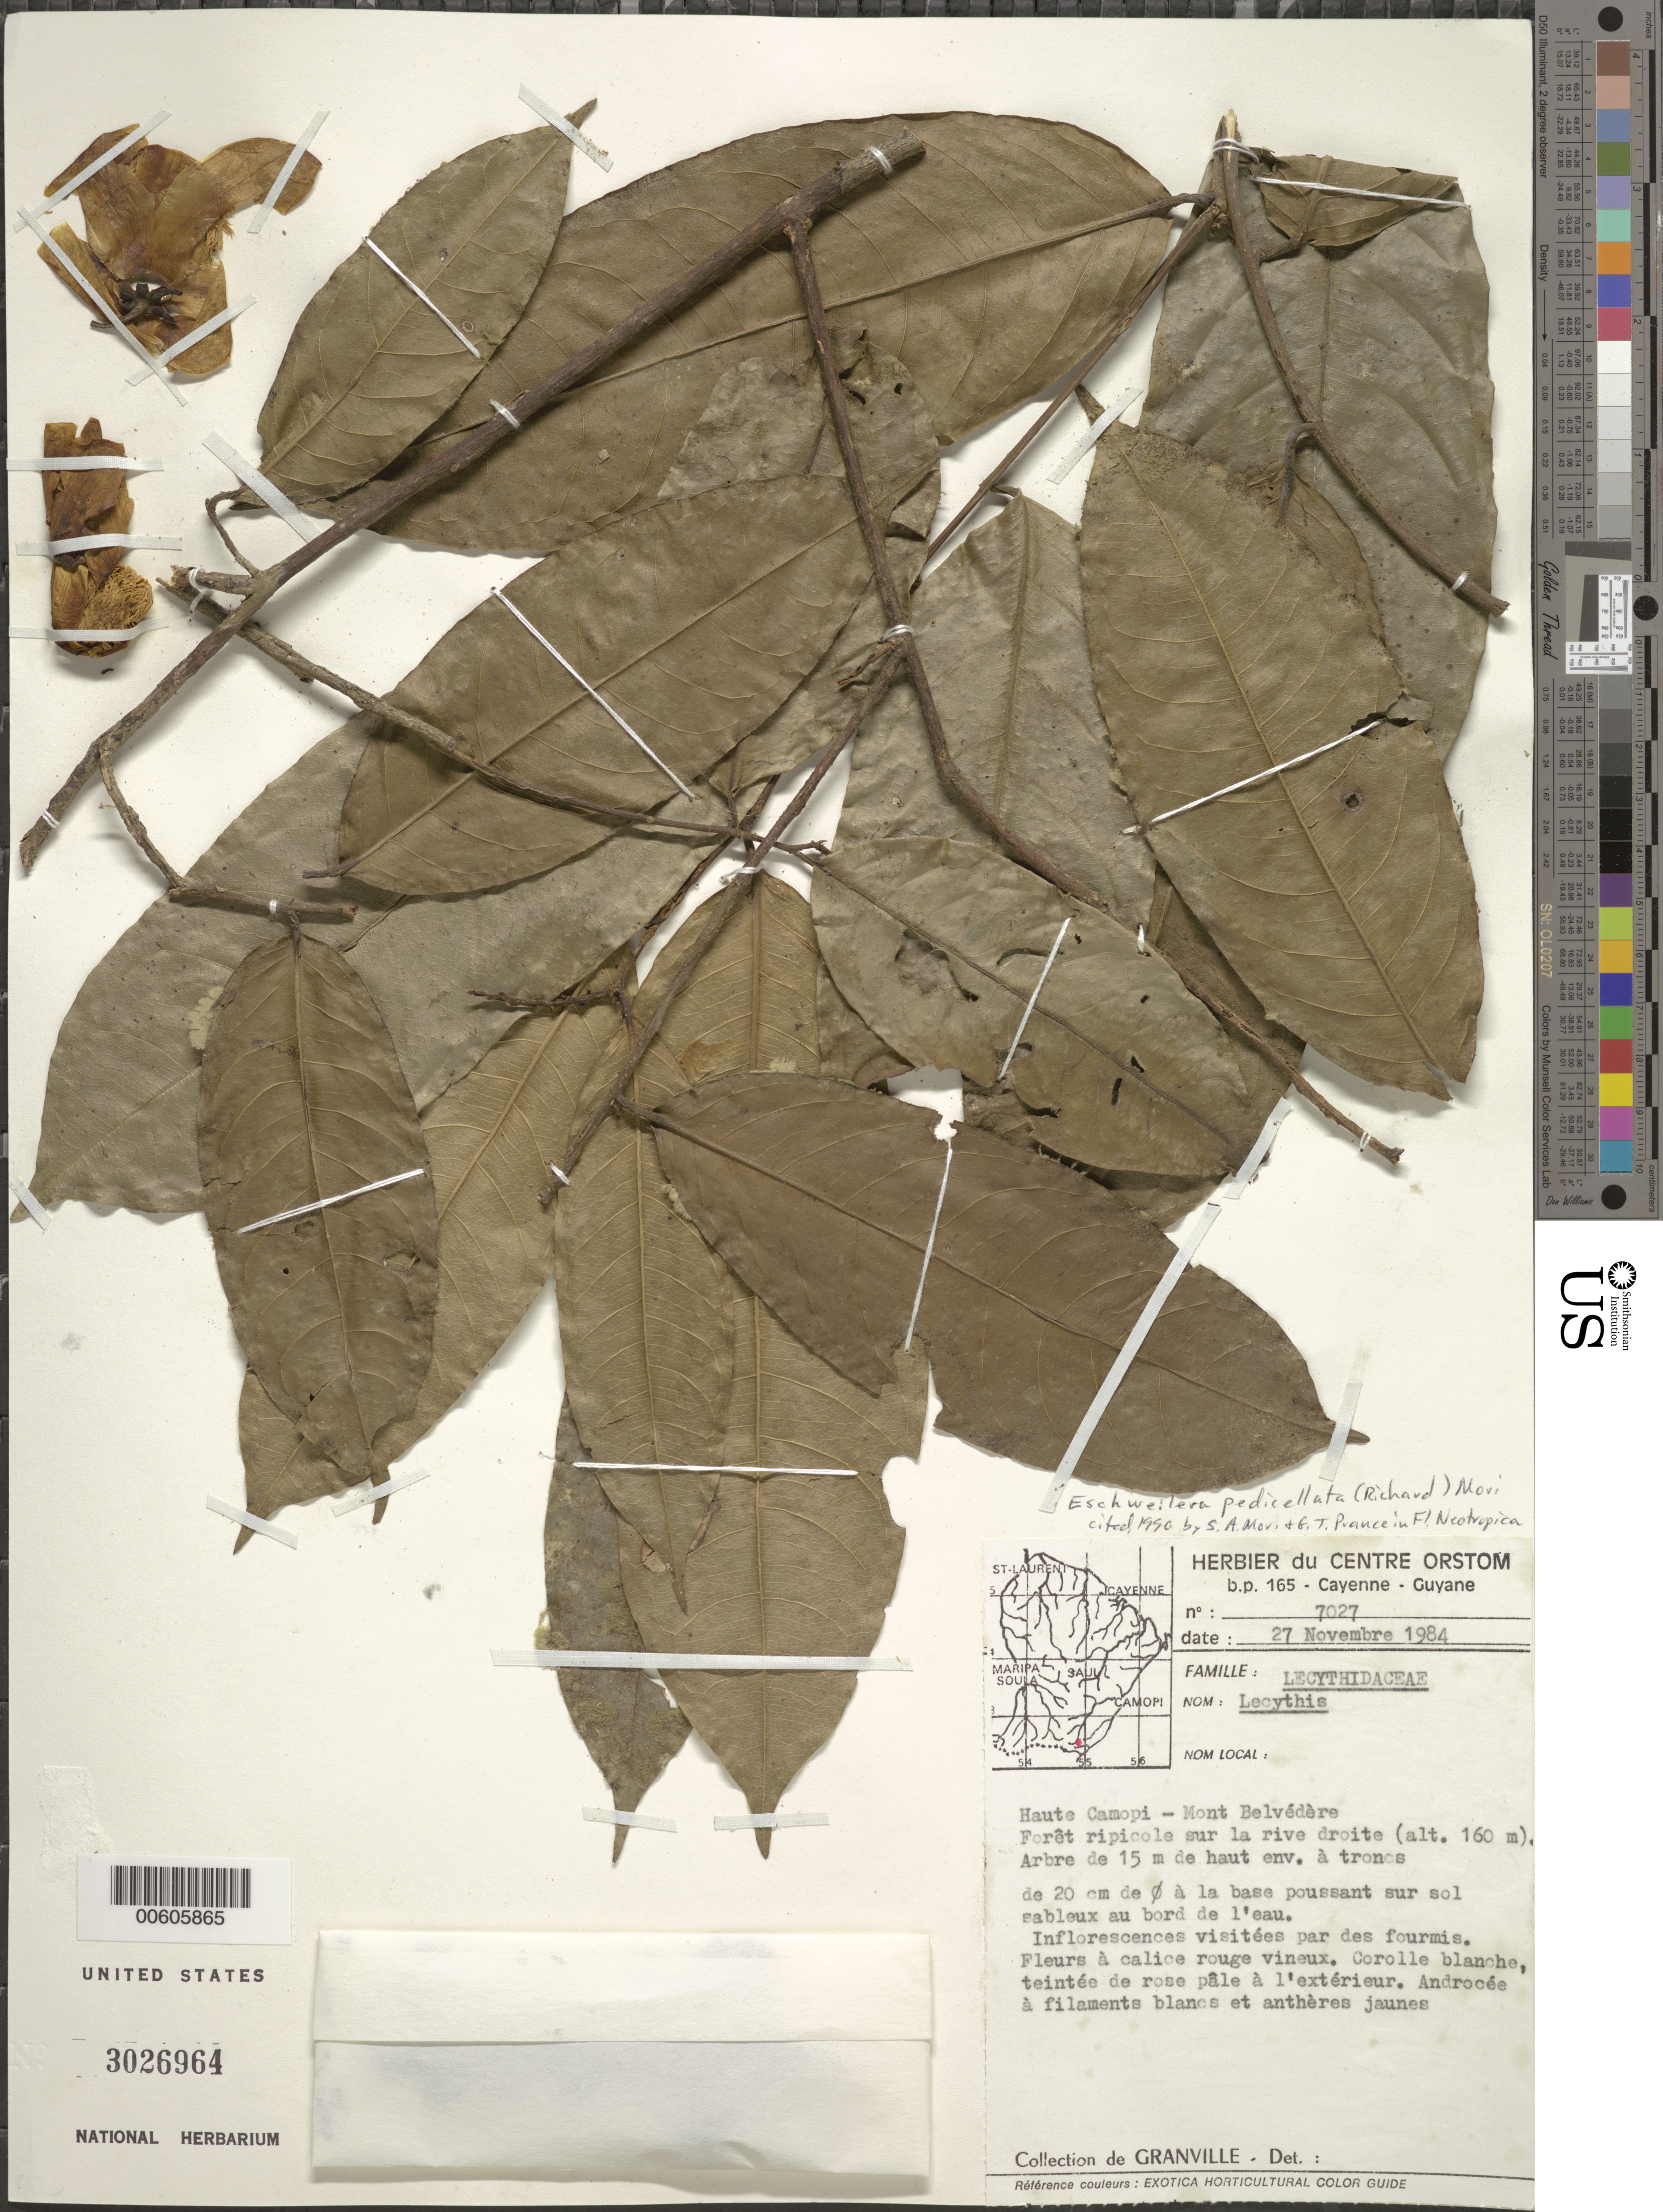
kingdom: Plantae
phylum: Tracheophyta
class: Magnoliopsida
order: Ericales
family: Lecythidaceae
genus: Eschweilera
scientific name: Eschweilera pedicellata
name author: (Rich.) S.A. Mori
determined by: Mori, Scott A.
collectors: J.-J. de Granville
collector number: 7027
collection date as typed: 27-Nov-84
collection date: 1984-11-27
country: French Guiana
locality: Mont Belvédère, haute Camopi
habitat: Foret ripicole sur la rive droite. Poussant sur sol sableux au bord de l'eau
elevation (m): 160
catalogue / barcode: US 3026964